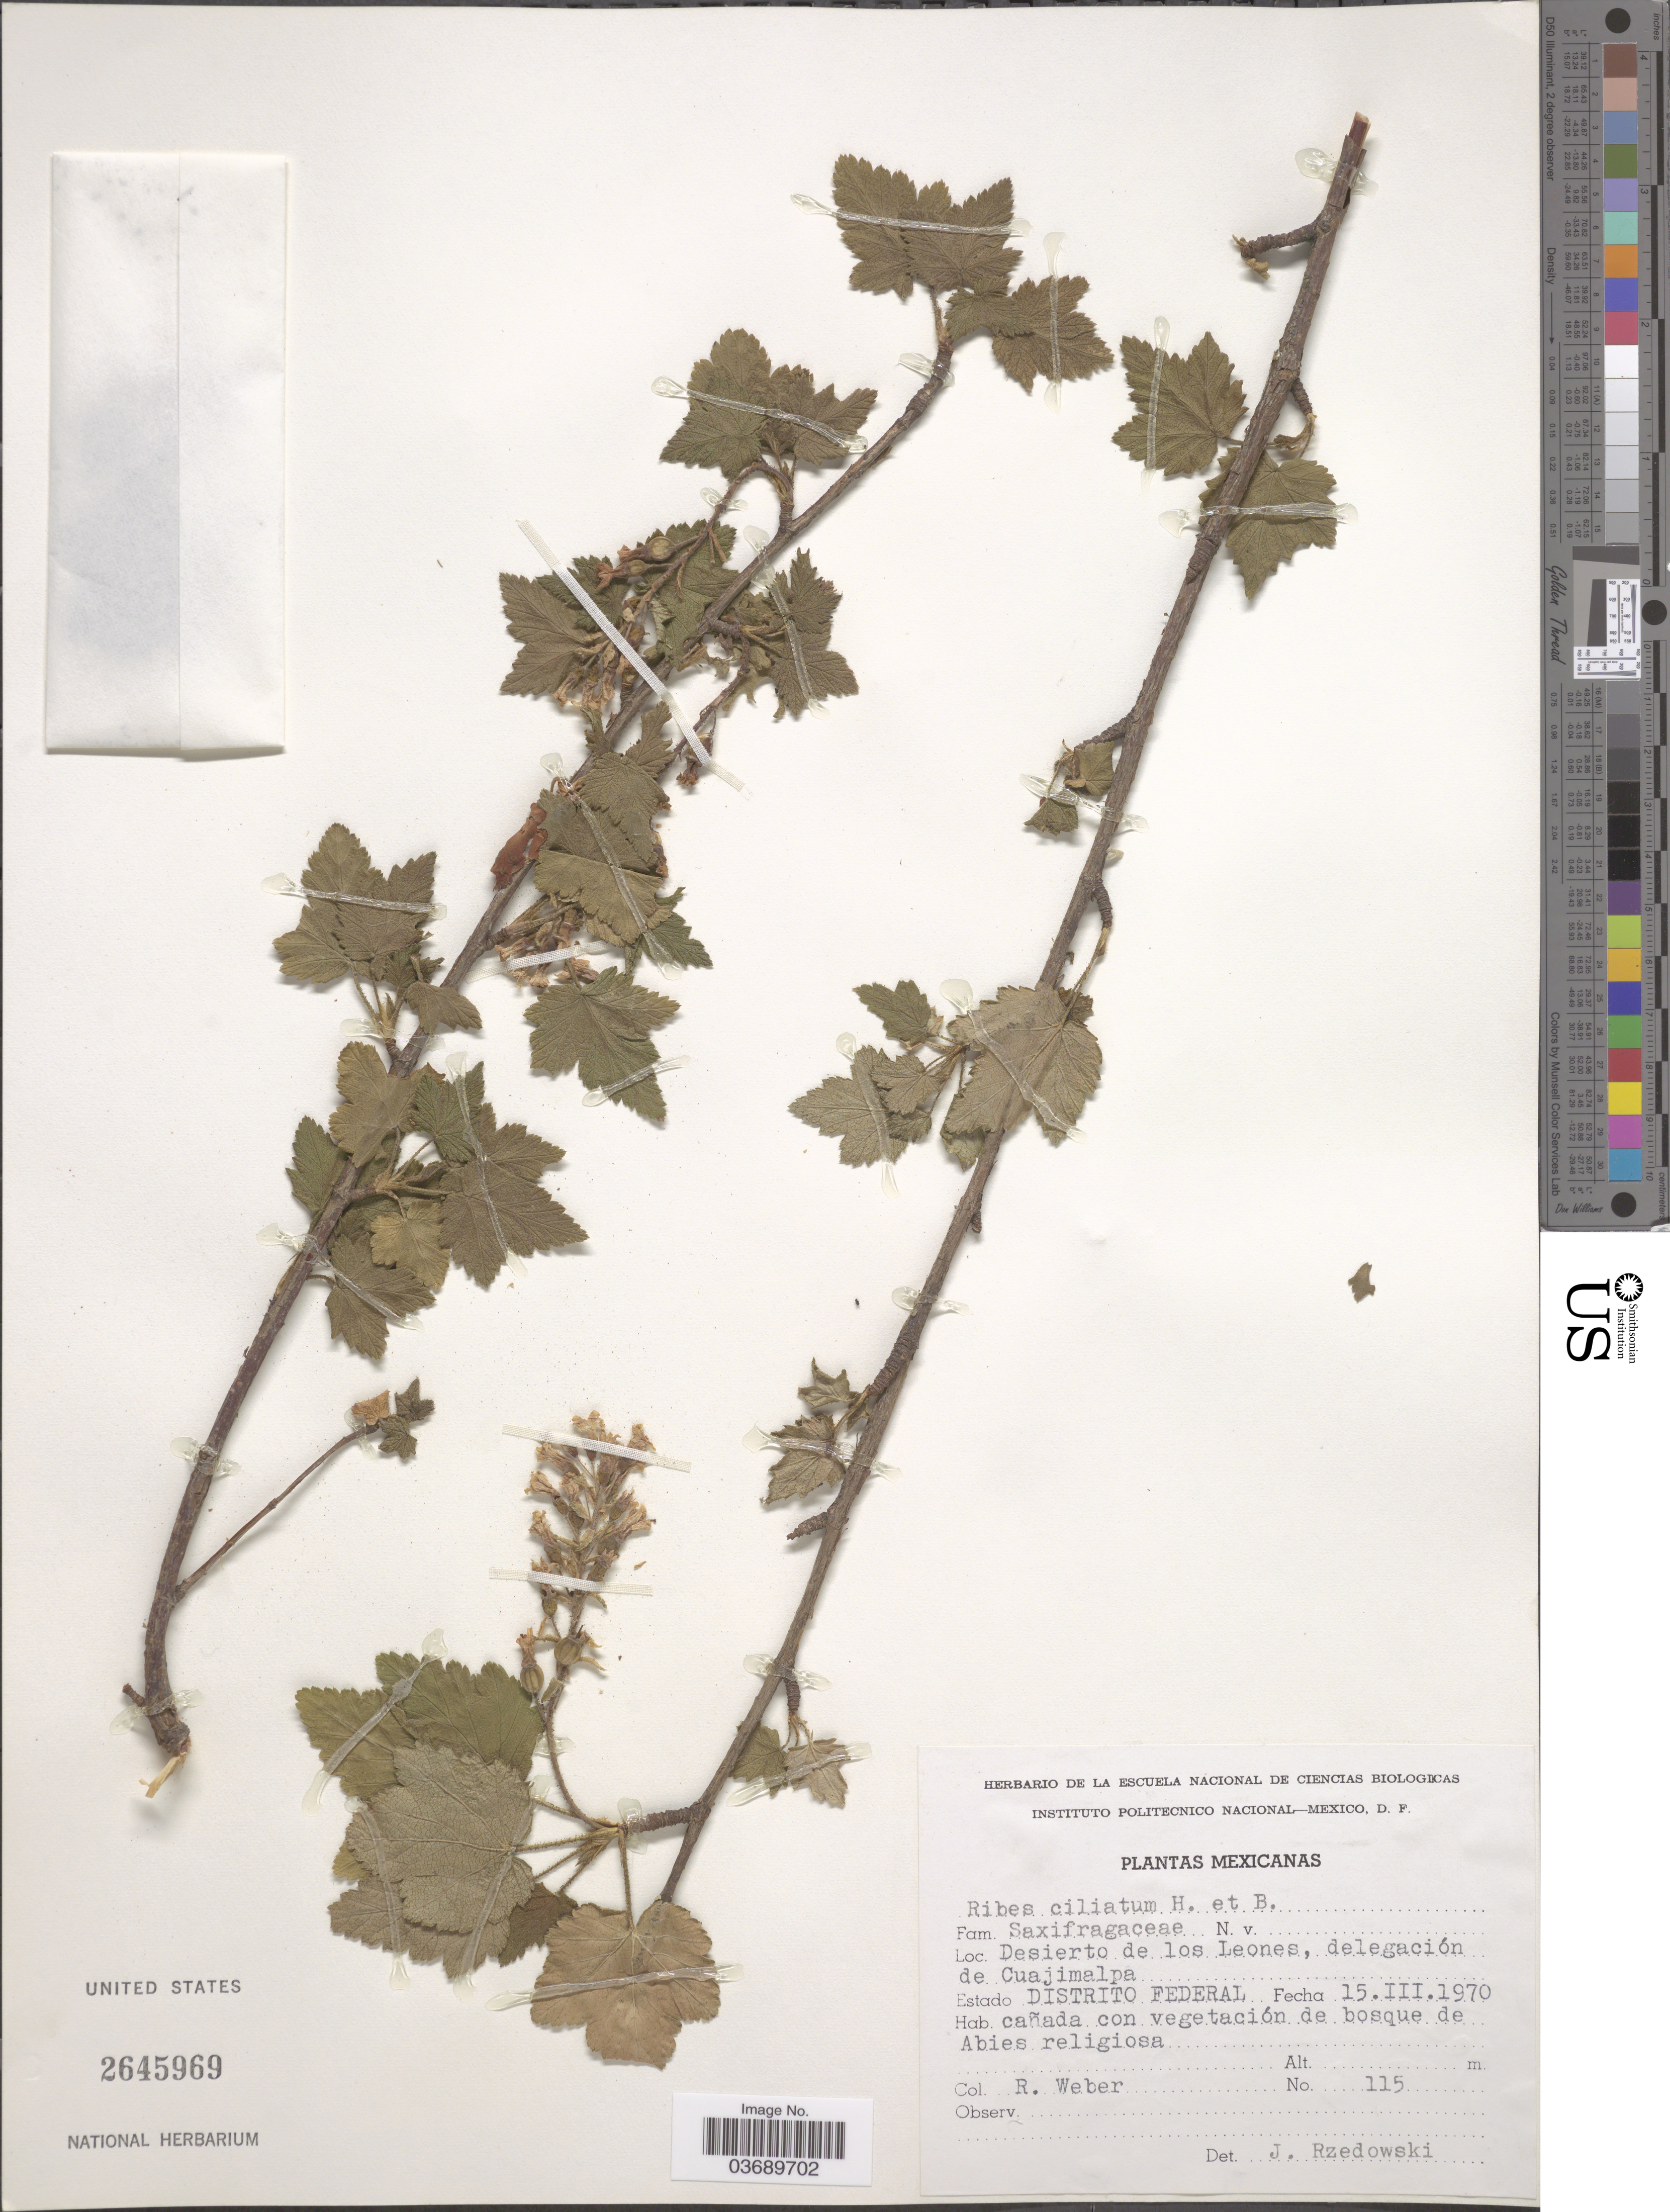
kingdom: Plantae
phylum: Tracheophyta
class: Magnoliopsida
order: Saxifragales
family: Grossulariaceae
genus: Ribes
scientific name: Ribes ciliatum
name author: Humb. & Bonpl. ex Roem. & Schult.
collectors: R. Weber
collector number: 115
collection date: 1970-03-15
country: Mexico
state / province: Distrito Federal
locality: Desierto de los Leones, delegación de Cuajimalpa. Estado Distrito Federal.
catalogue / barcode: US 2645969